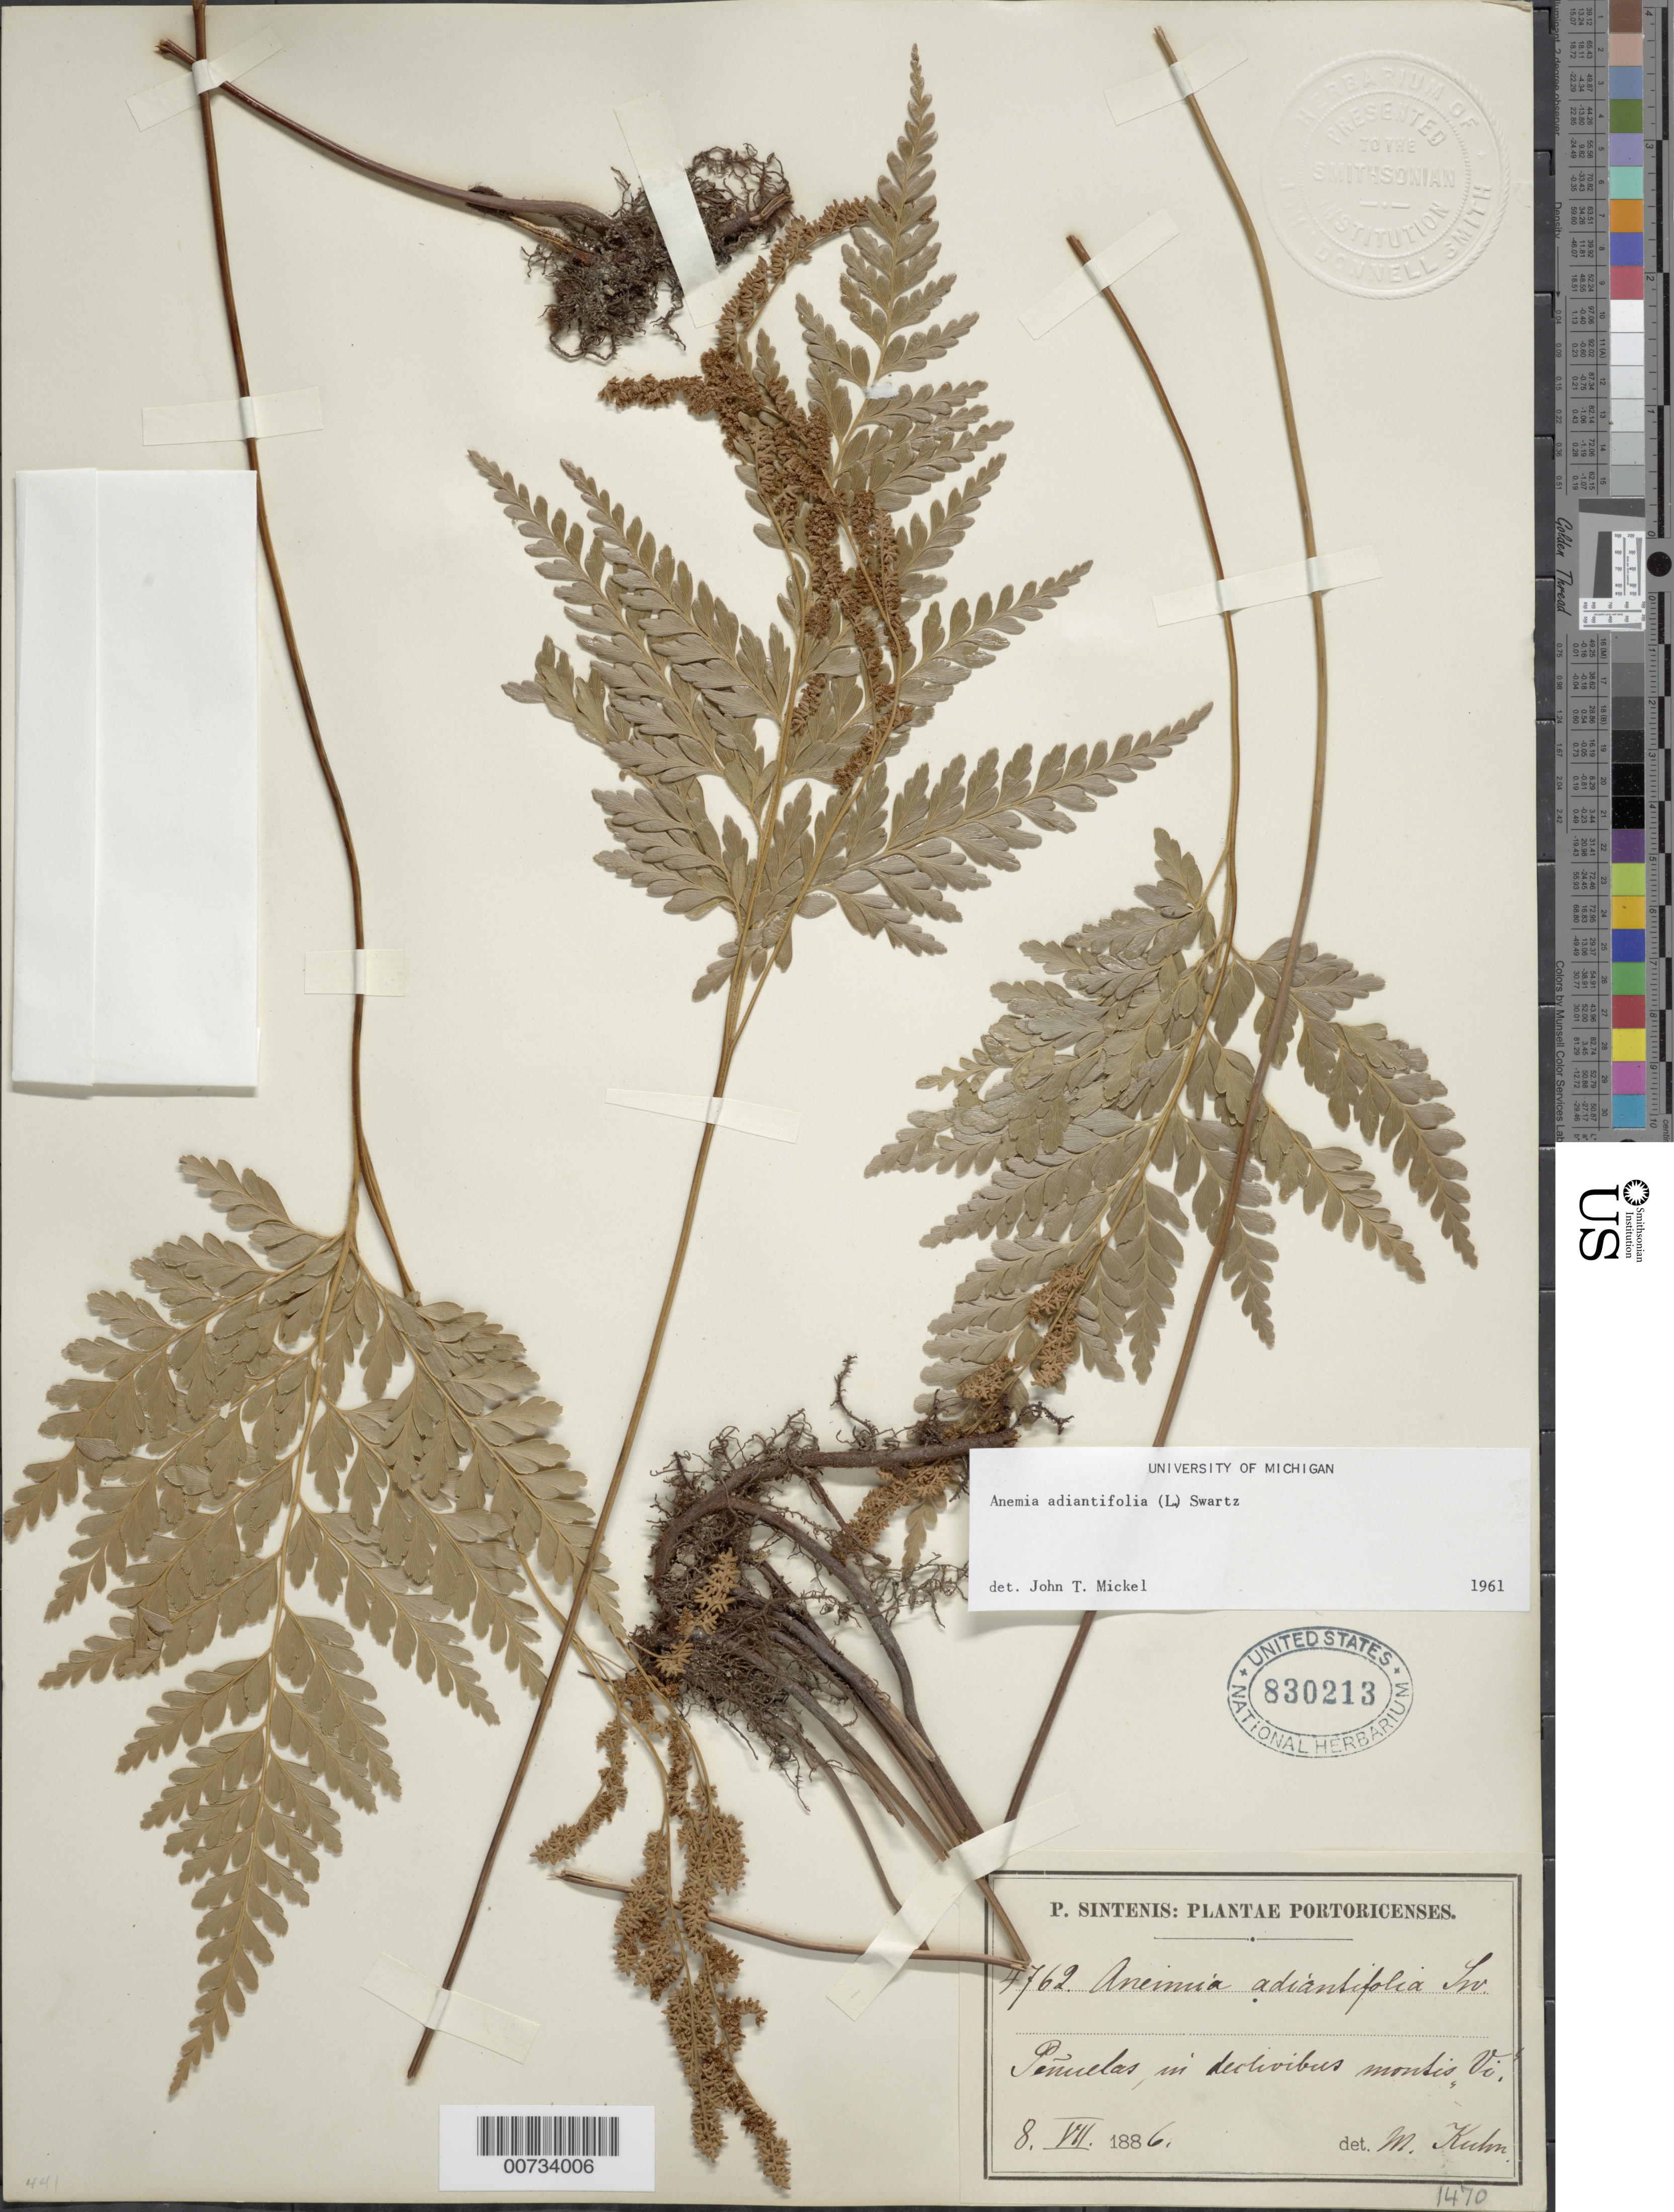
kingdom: Plantae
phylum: Tracheophyta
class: Polypodiopsida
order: Schizaeales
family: Anemiaceae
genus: Anemia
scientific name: Anemia adiantifolia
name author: (L.) Sw.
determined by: Mickel, J. T., (NY), New York Botanical Garden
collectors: P. Sintenis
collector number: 4762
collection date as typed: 08 Jul 1886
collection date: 1886-07-08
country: Puerto Rico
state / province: Peñuelas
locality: Peñuelas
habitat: In declivibus montis Vi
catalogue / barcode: US 830213